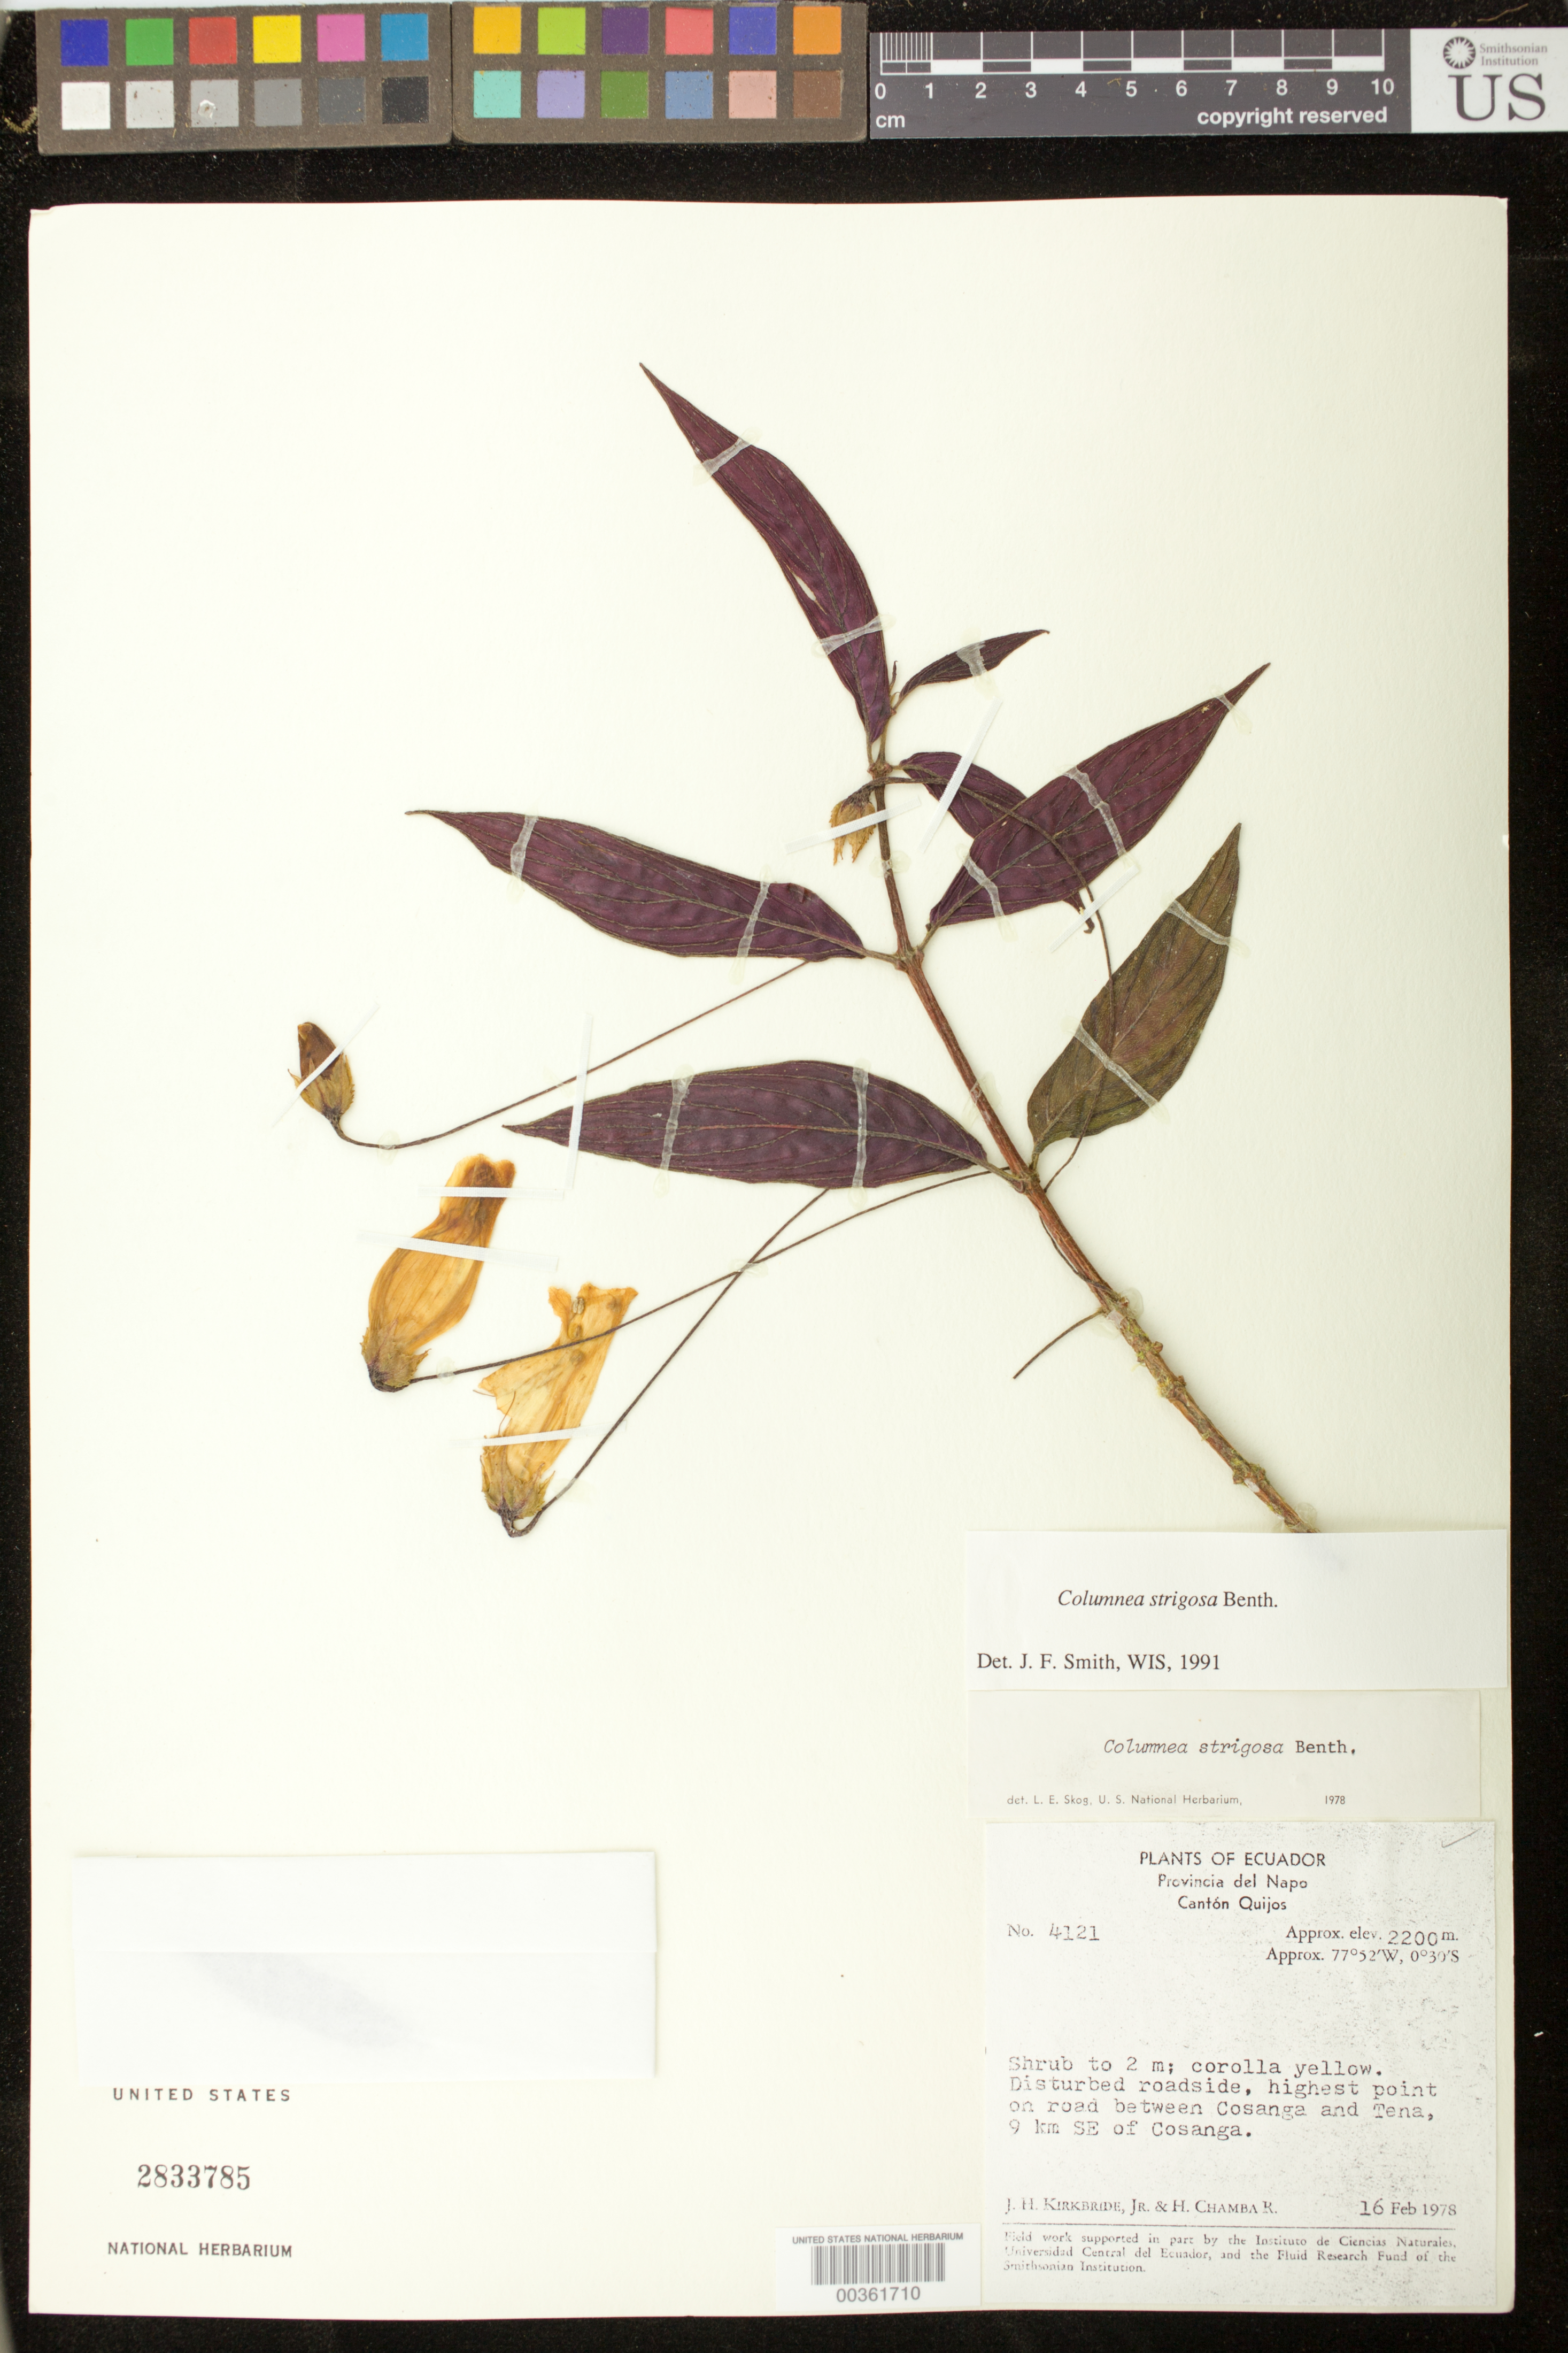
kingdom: Plantae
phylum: Tracheophyta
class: Magnoliopsida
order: Lamiales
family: Gesneriaceae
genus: Columnea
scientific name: Columnea strigosa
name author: Benth.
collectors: J. H. Kirkbride & H. Chambra-R.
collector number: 4121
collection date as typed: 16 Feb 1978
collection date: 1978-02-16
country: Ecuador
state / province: Napo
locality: Canton Quijos, highest Point on road between Cosanga and Tena, 9 km SE of Cosanga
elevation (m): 2200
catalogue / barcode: US 2833785